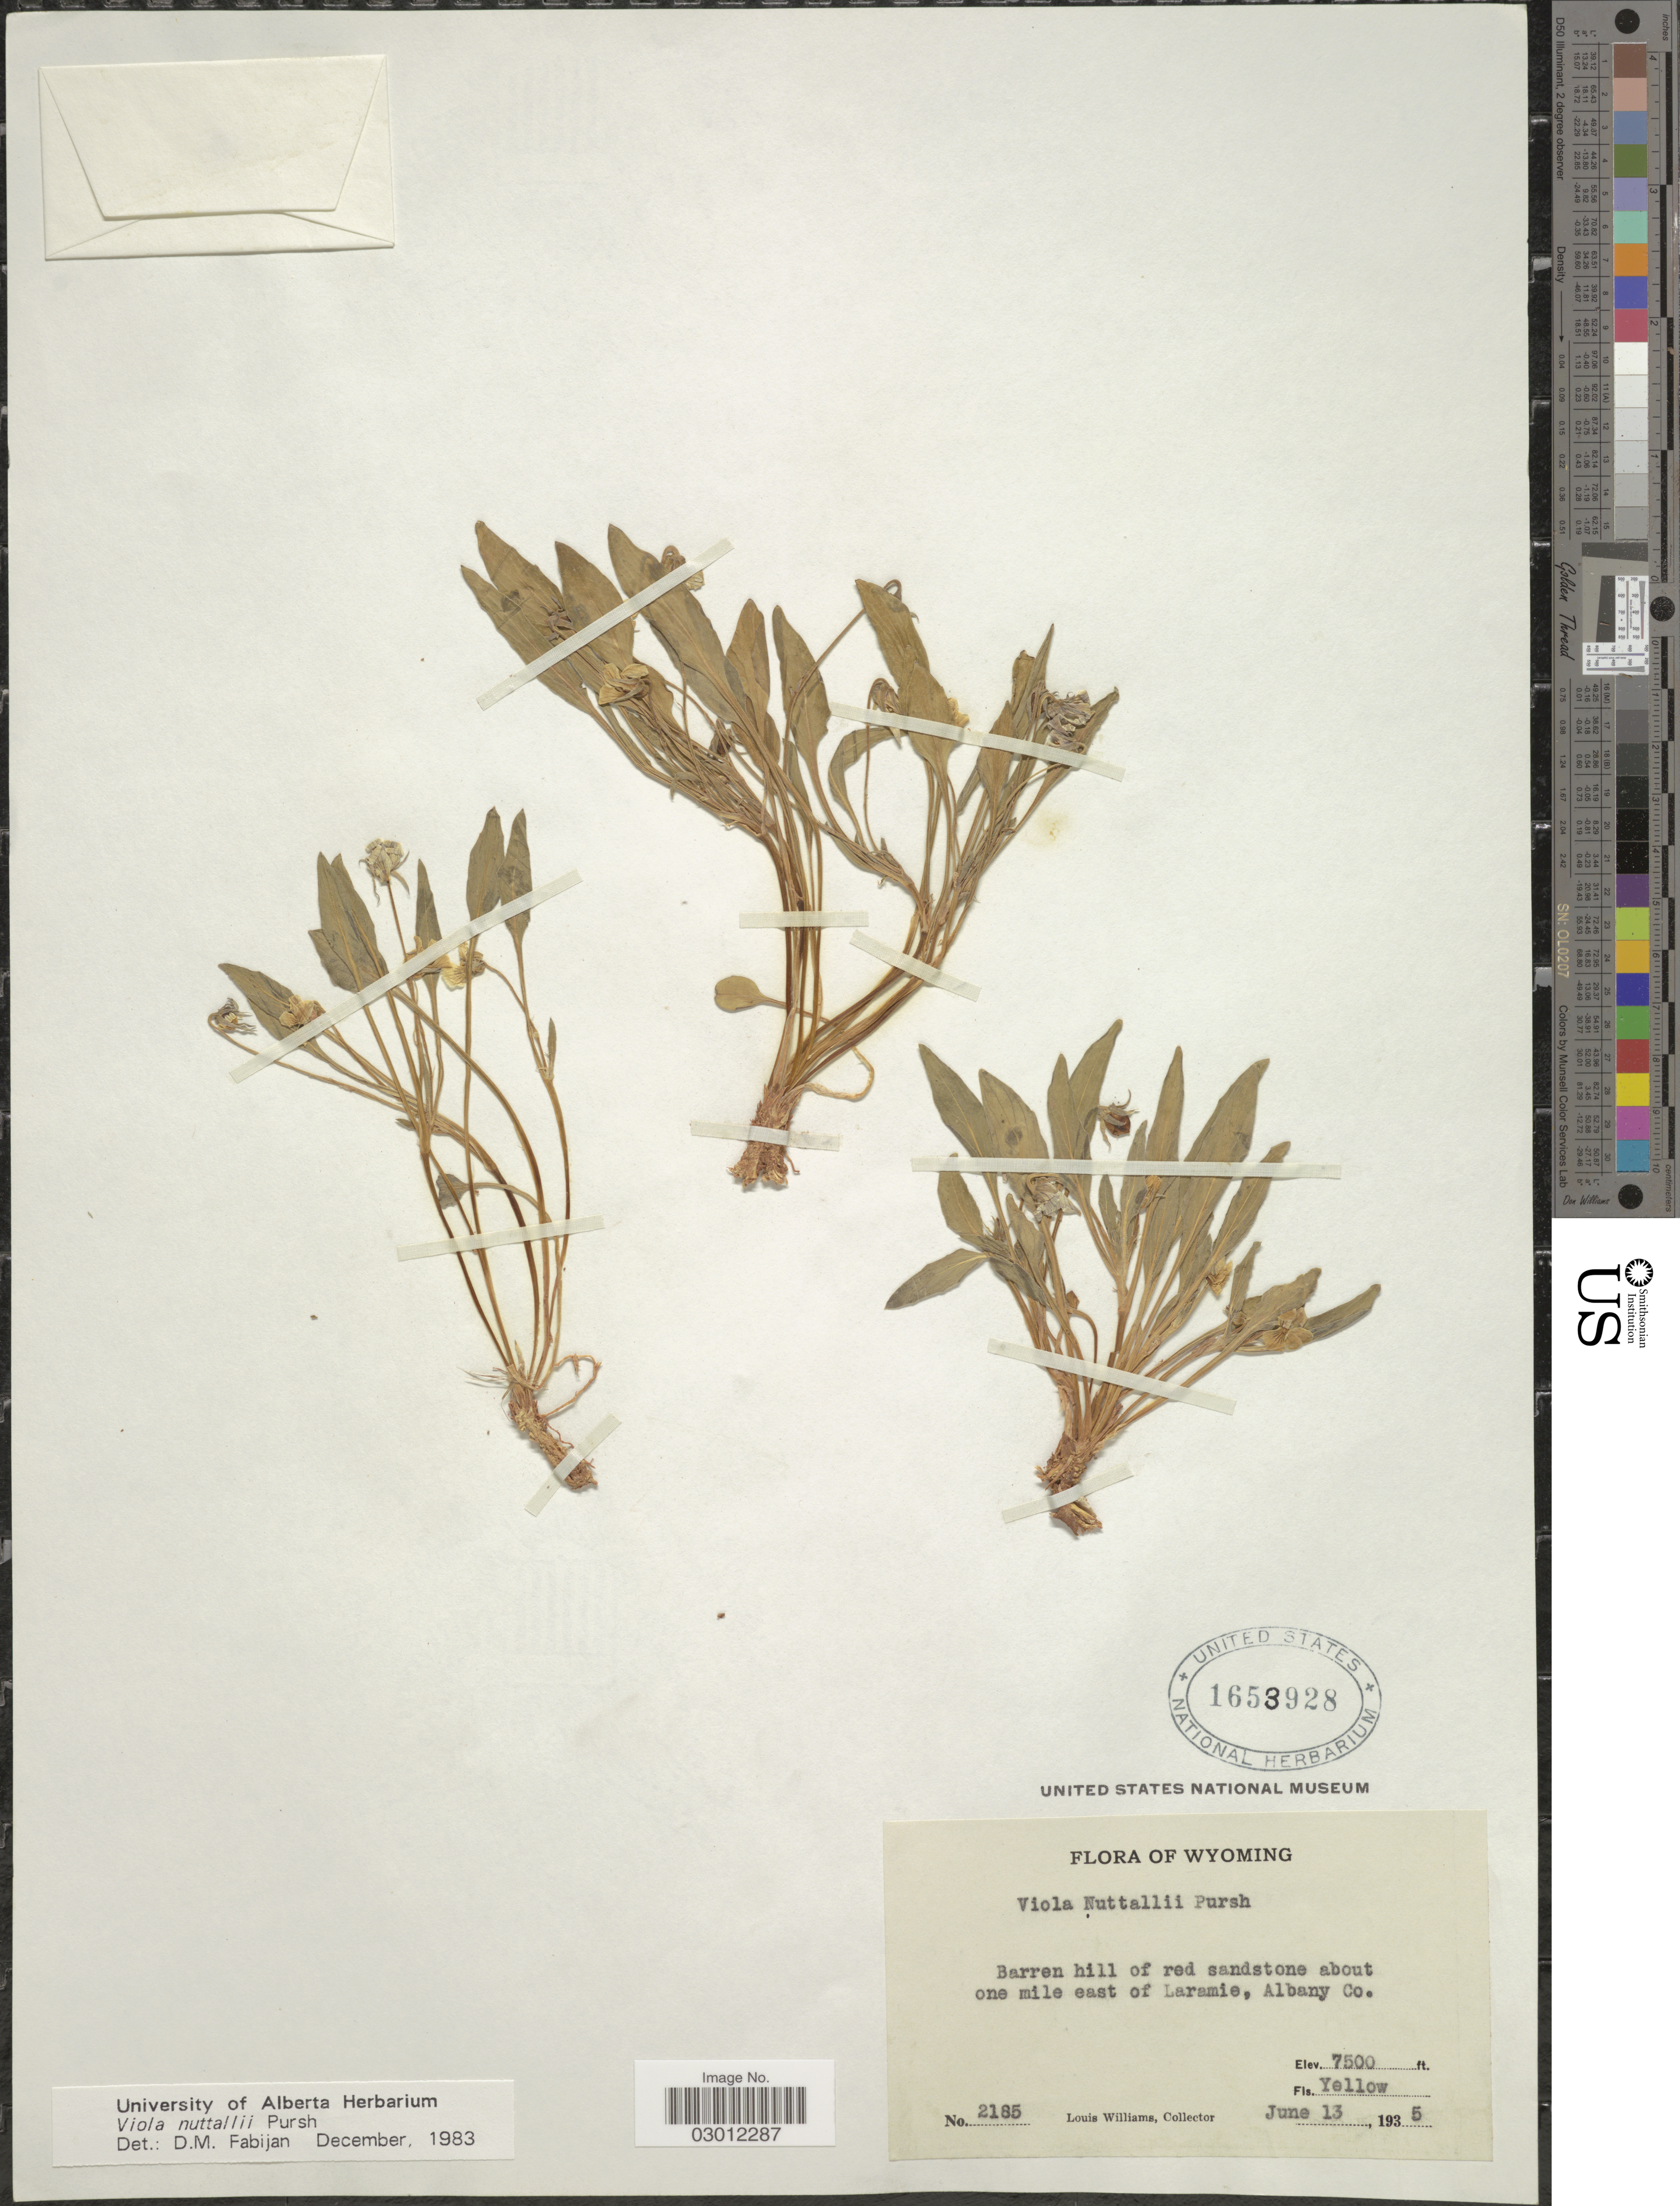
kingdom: Plantae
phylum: Tracheophyta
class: Magnoliopsida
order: Malpighiales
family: Violaceae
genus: Viola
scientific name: Viola nuttallii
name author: Pursh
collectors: L. O. Williams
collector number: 2185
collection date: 1935-06-13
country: United States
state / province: Wyoming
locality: Barren hill of red sandstone about one mile east of Laramie, Albany Co.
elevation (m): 2286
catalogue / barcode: US 1653928